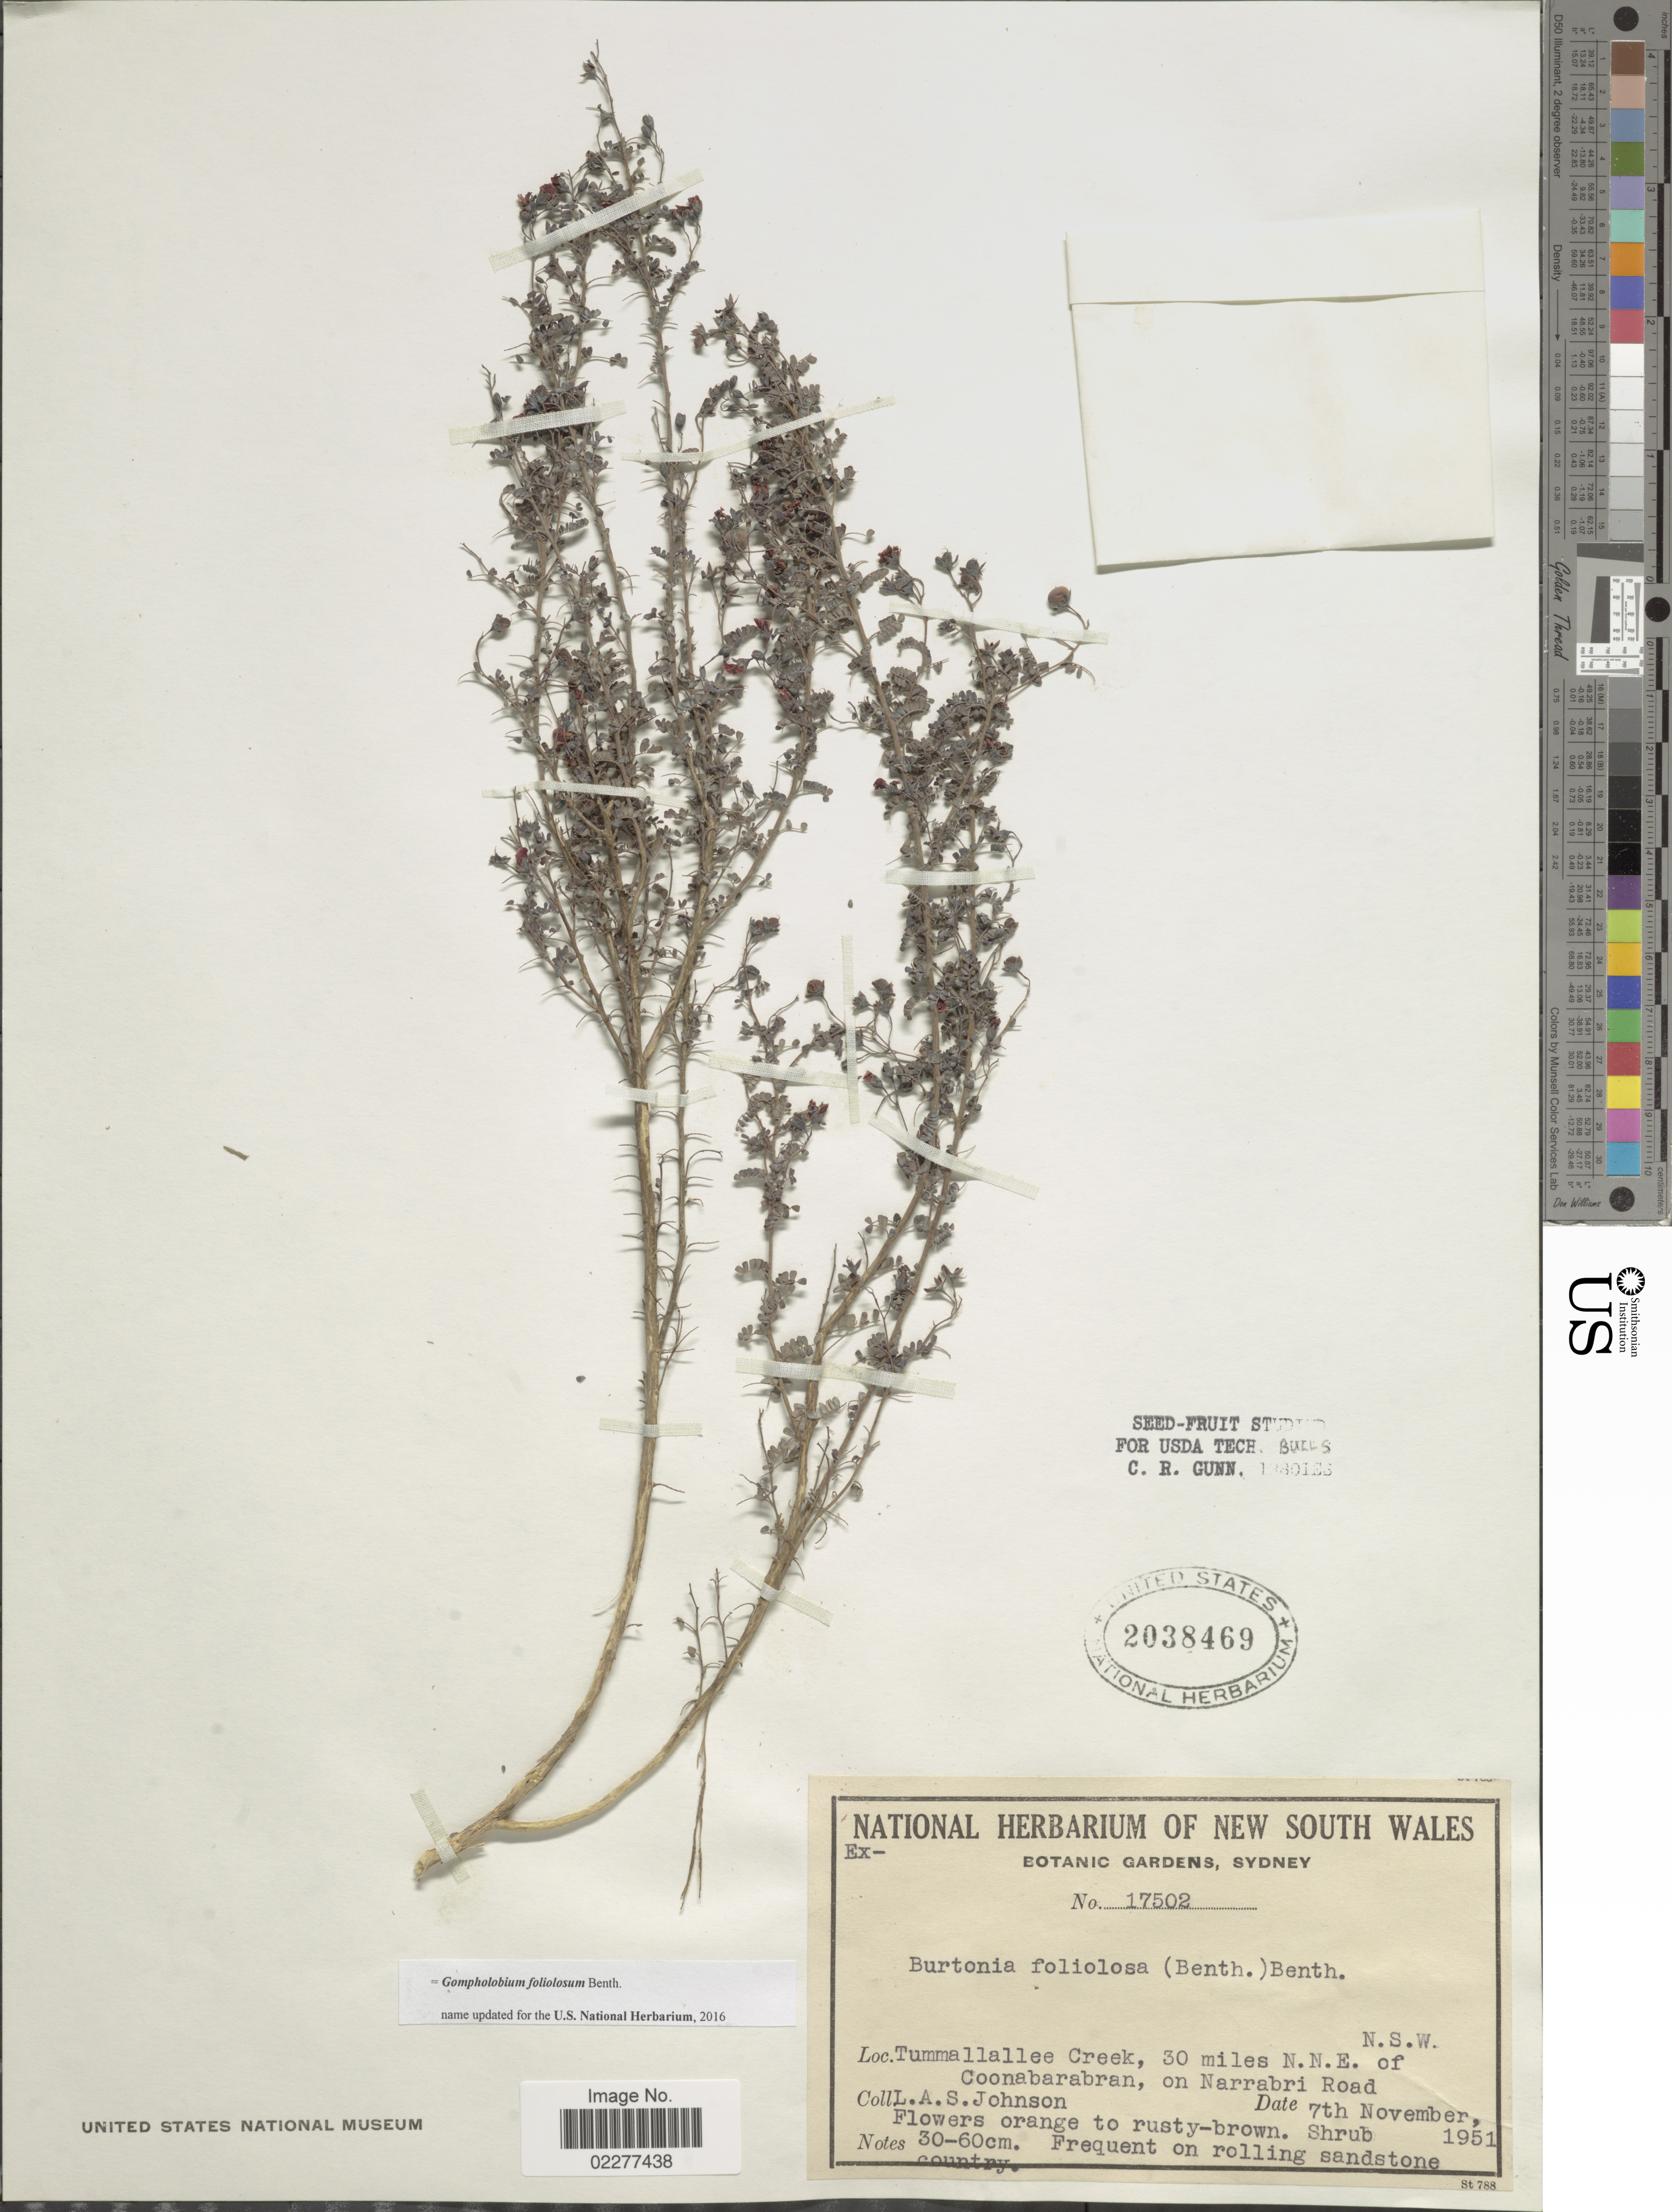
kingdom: Plantae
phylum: Tracheophyta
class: Magnoliopsida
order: Fabales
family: Fabaceae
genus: Gompholobium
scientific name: Gompholobium foliolosum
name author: Benth.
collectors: L. A. S. Johnson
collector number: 17502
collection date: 1951-11-07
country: Australia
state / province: New South Wales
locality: Tummallallee Creek, 30 miles N.N.E. of Coonabaraban, on Narrabri Road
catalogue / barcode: US 2038469